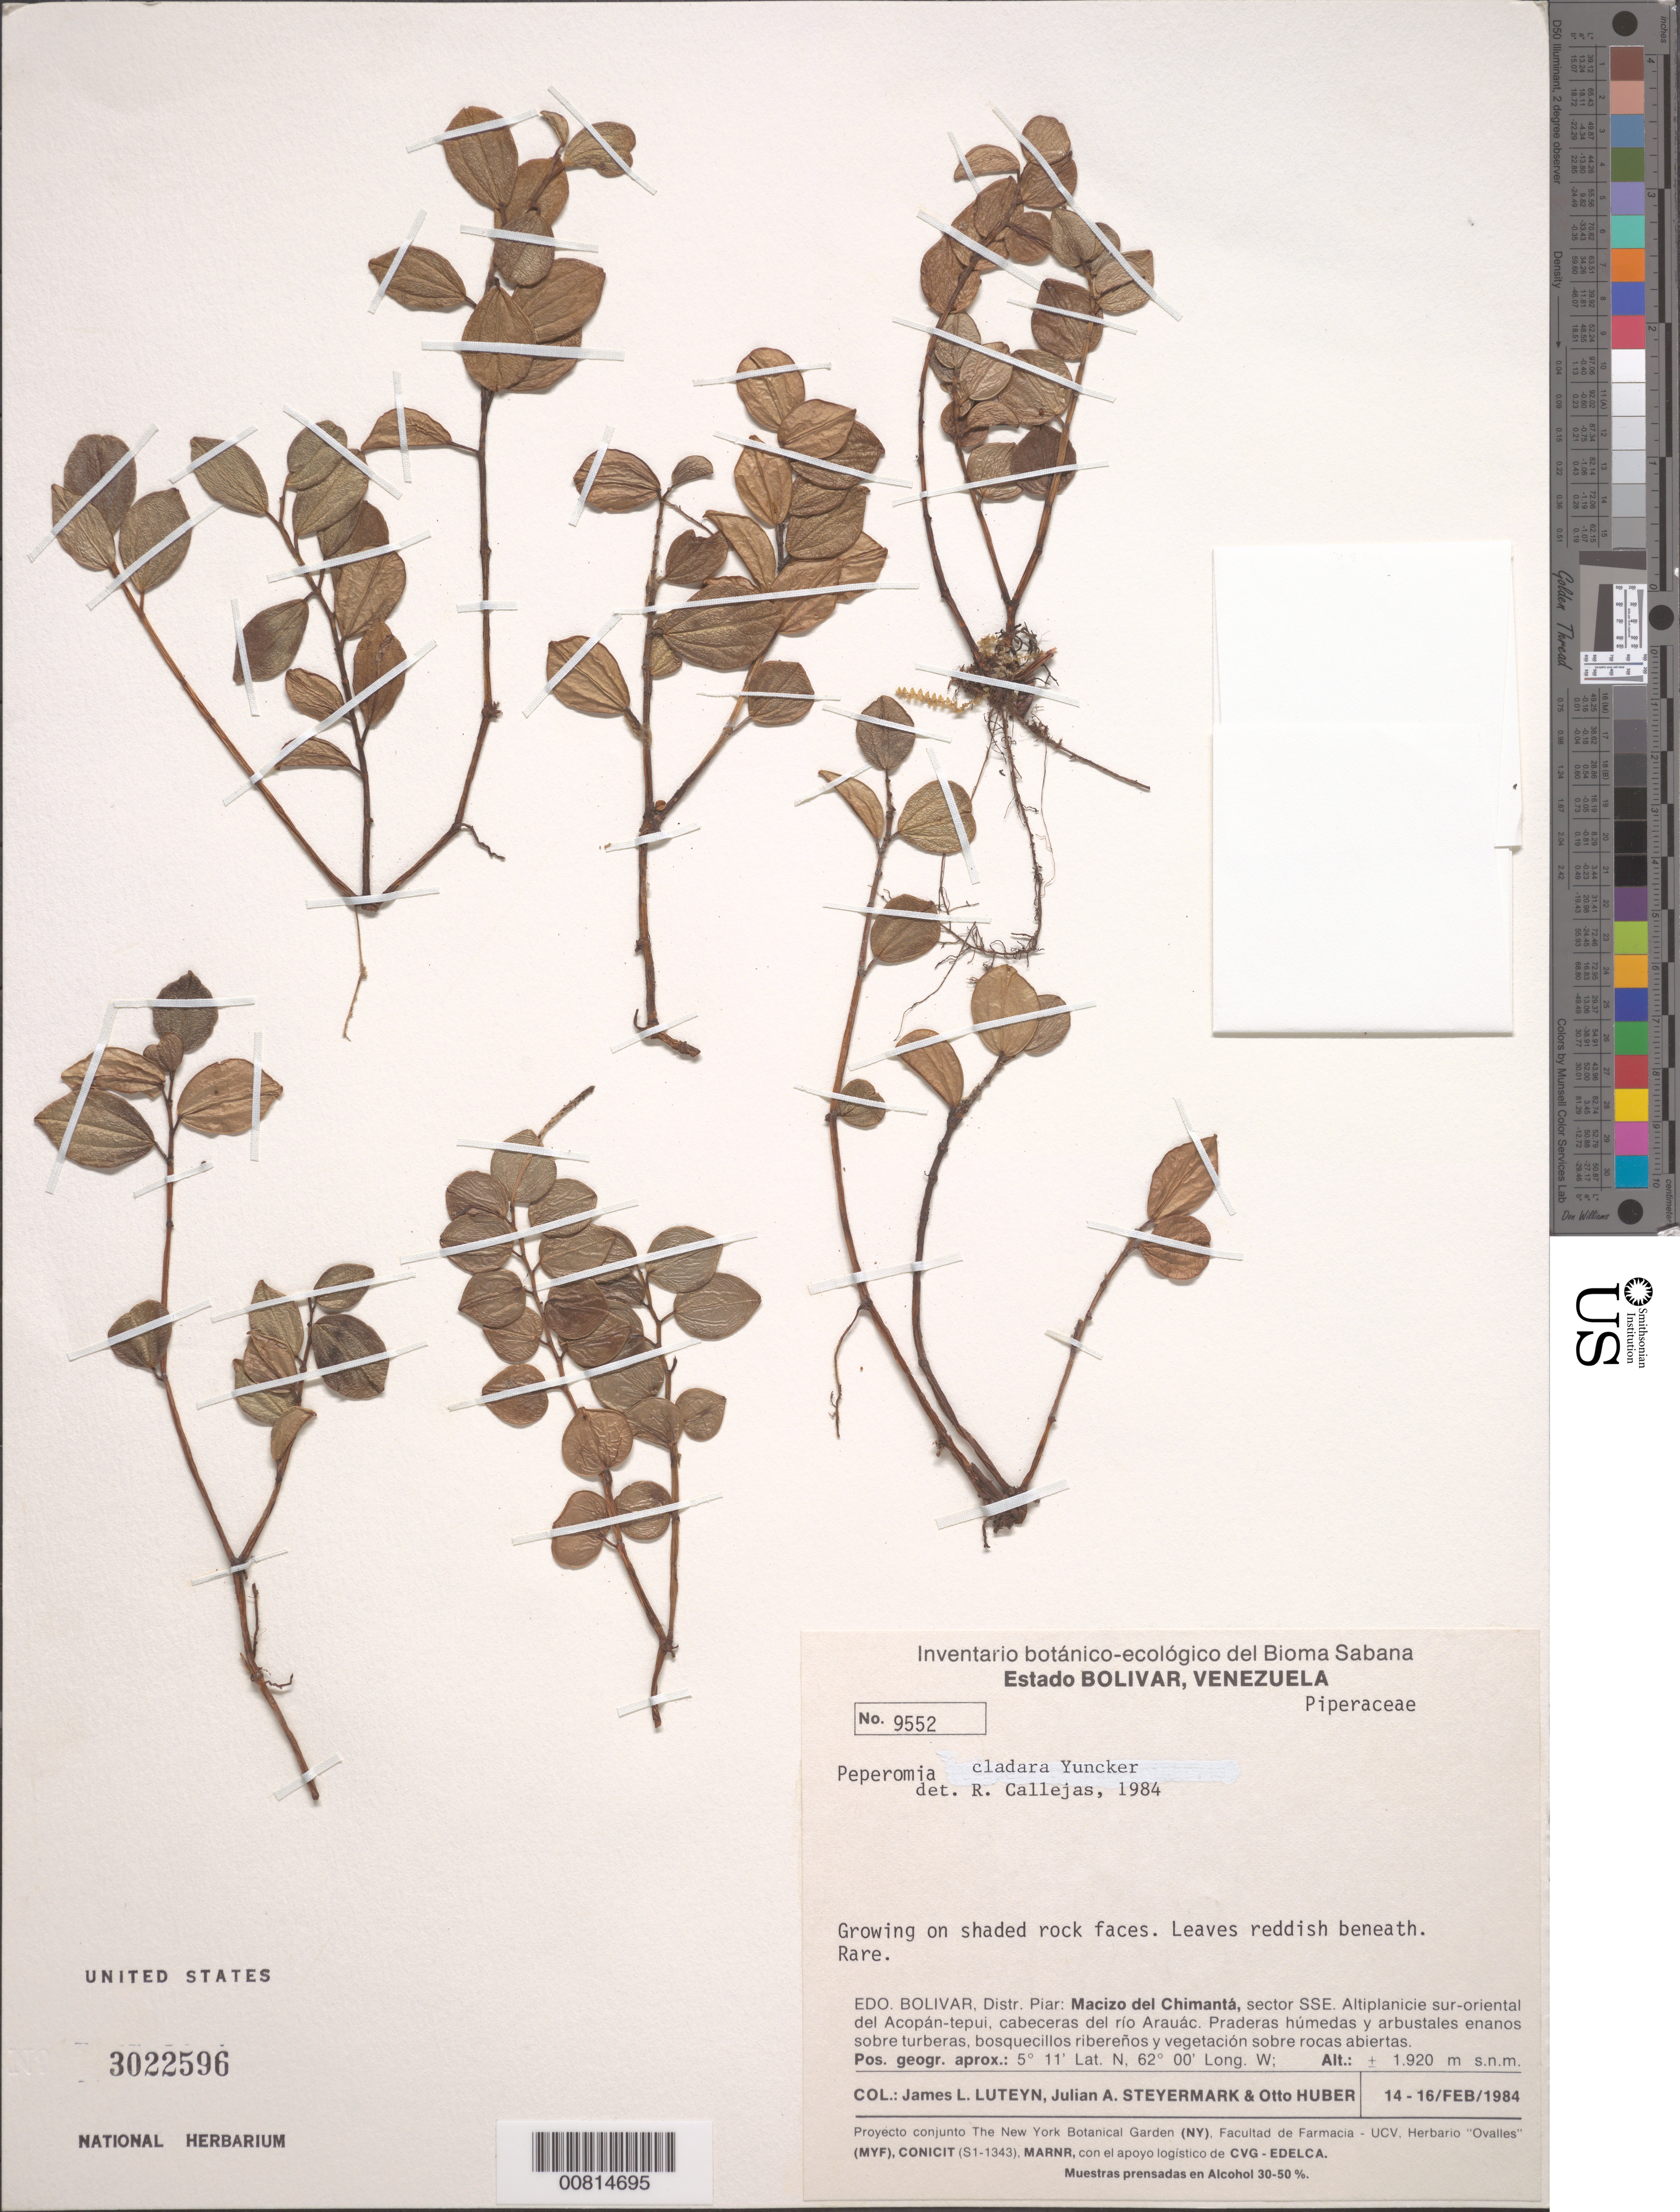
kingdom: Plantae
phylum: Tracheophyta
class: Magnoliopsida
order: Piperales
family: Piperaceae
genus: Peperomia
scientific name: Peperomia cladara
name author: Yunck.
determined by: Callejas, Ricardo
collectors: J. L. Luteyn, J. Steyermark & O. Huber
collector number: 9552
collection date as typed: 14-Feb-84 to 16-Feb-84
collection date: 1984-02-14/1984-02-16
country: Venezuela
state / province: Bolívar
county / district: Piar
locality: Macizo del Chimantá, sector SSE, altiplanicie sur-oriental del Acopan-tepuí, cabeceras del río Arauac.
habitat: Praderas húmedas y arbustales enanos sobre turberas, bosquecillos riberenos y vegetación sobre rocas abiertas, growing on shaded rock faces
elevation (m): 1920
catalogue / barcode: US 3022596